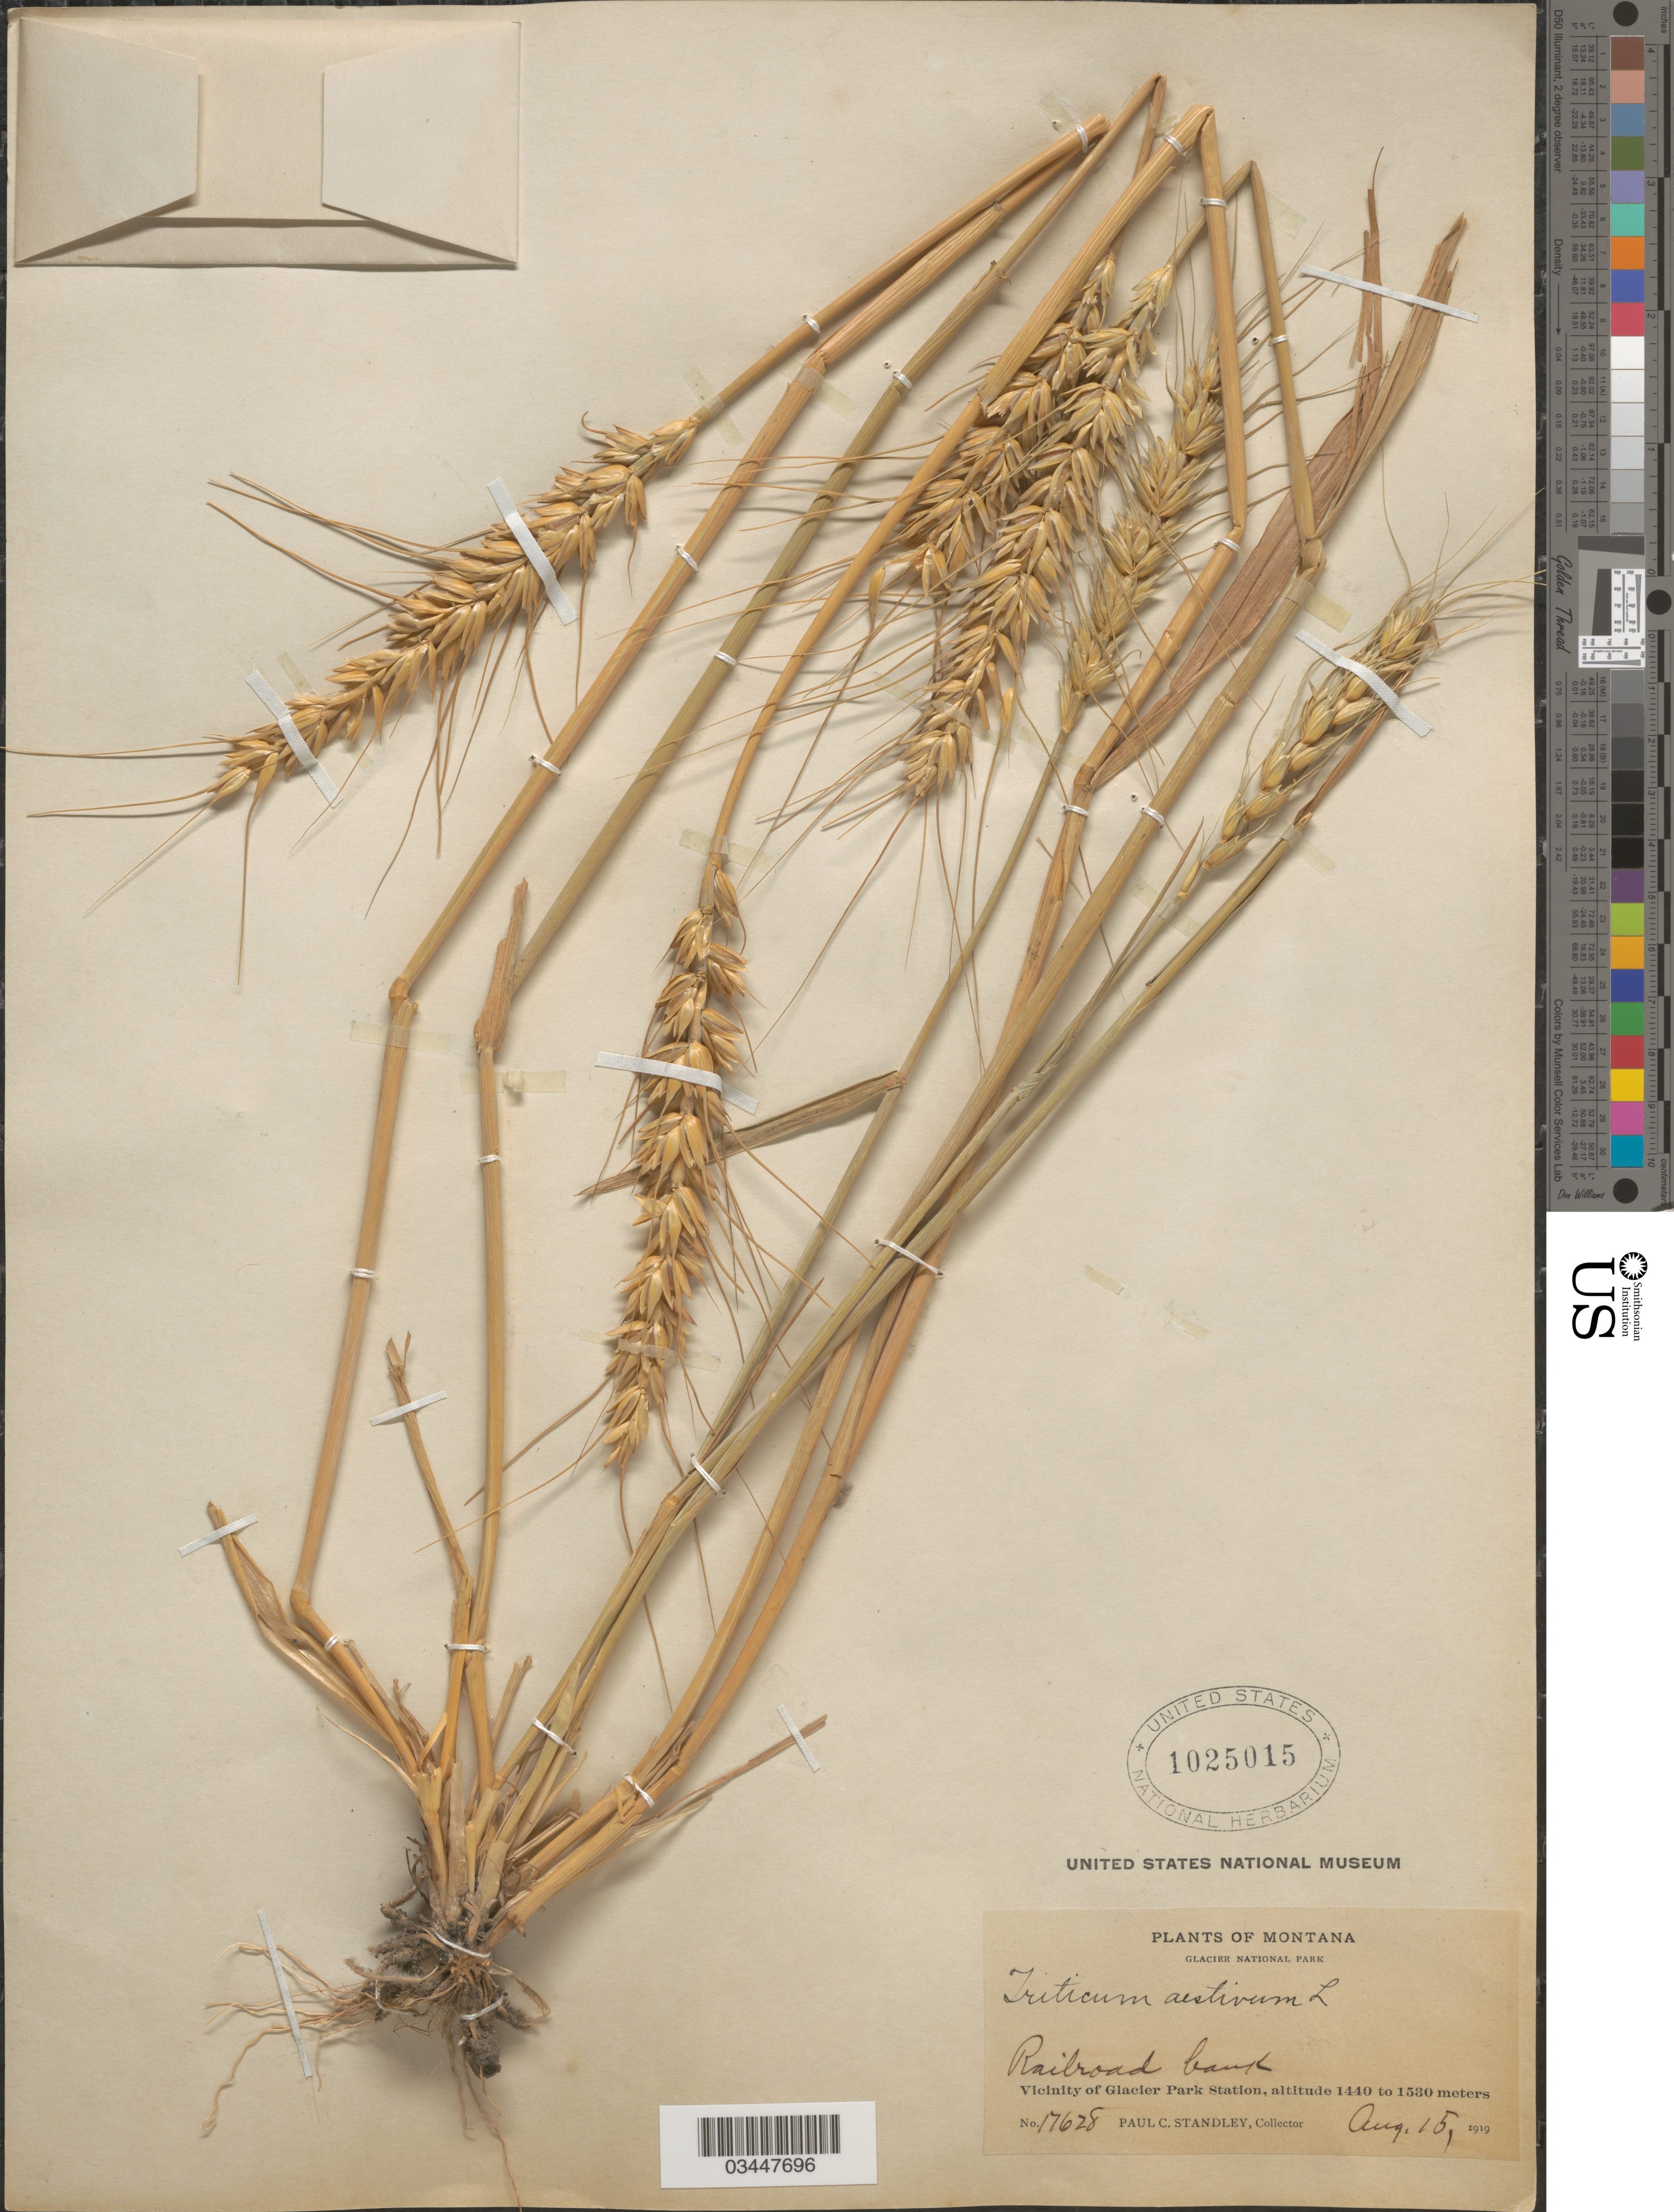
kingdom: Plantae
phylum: Tracheophyta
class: Liliopsida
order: Poales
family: Poaceae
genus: Triticum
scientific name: Triticum aestivum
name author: L.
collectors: P. C. Standley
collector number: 17628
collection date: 1919-08-15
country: United States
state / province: Montana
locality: Glacier National Park. Vicinity of Glacier Park Station.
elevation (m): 1440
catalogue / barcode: US 1025015